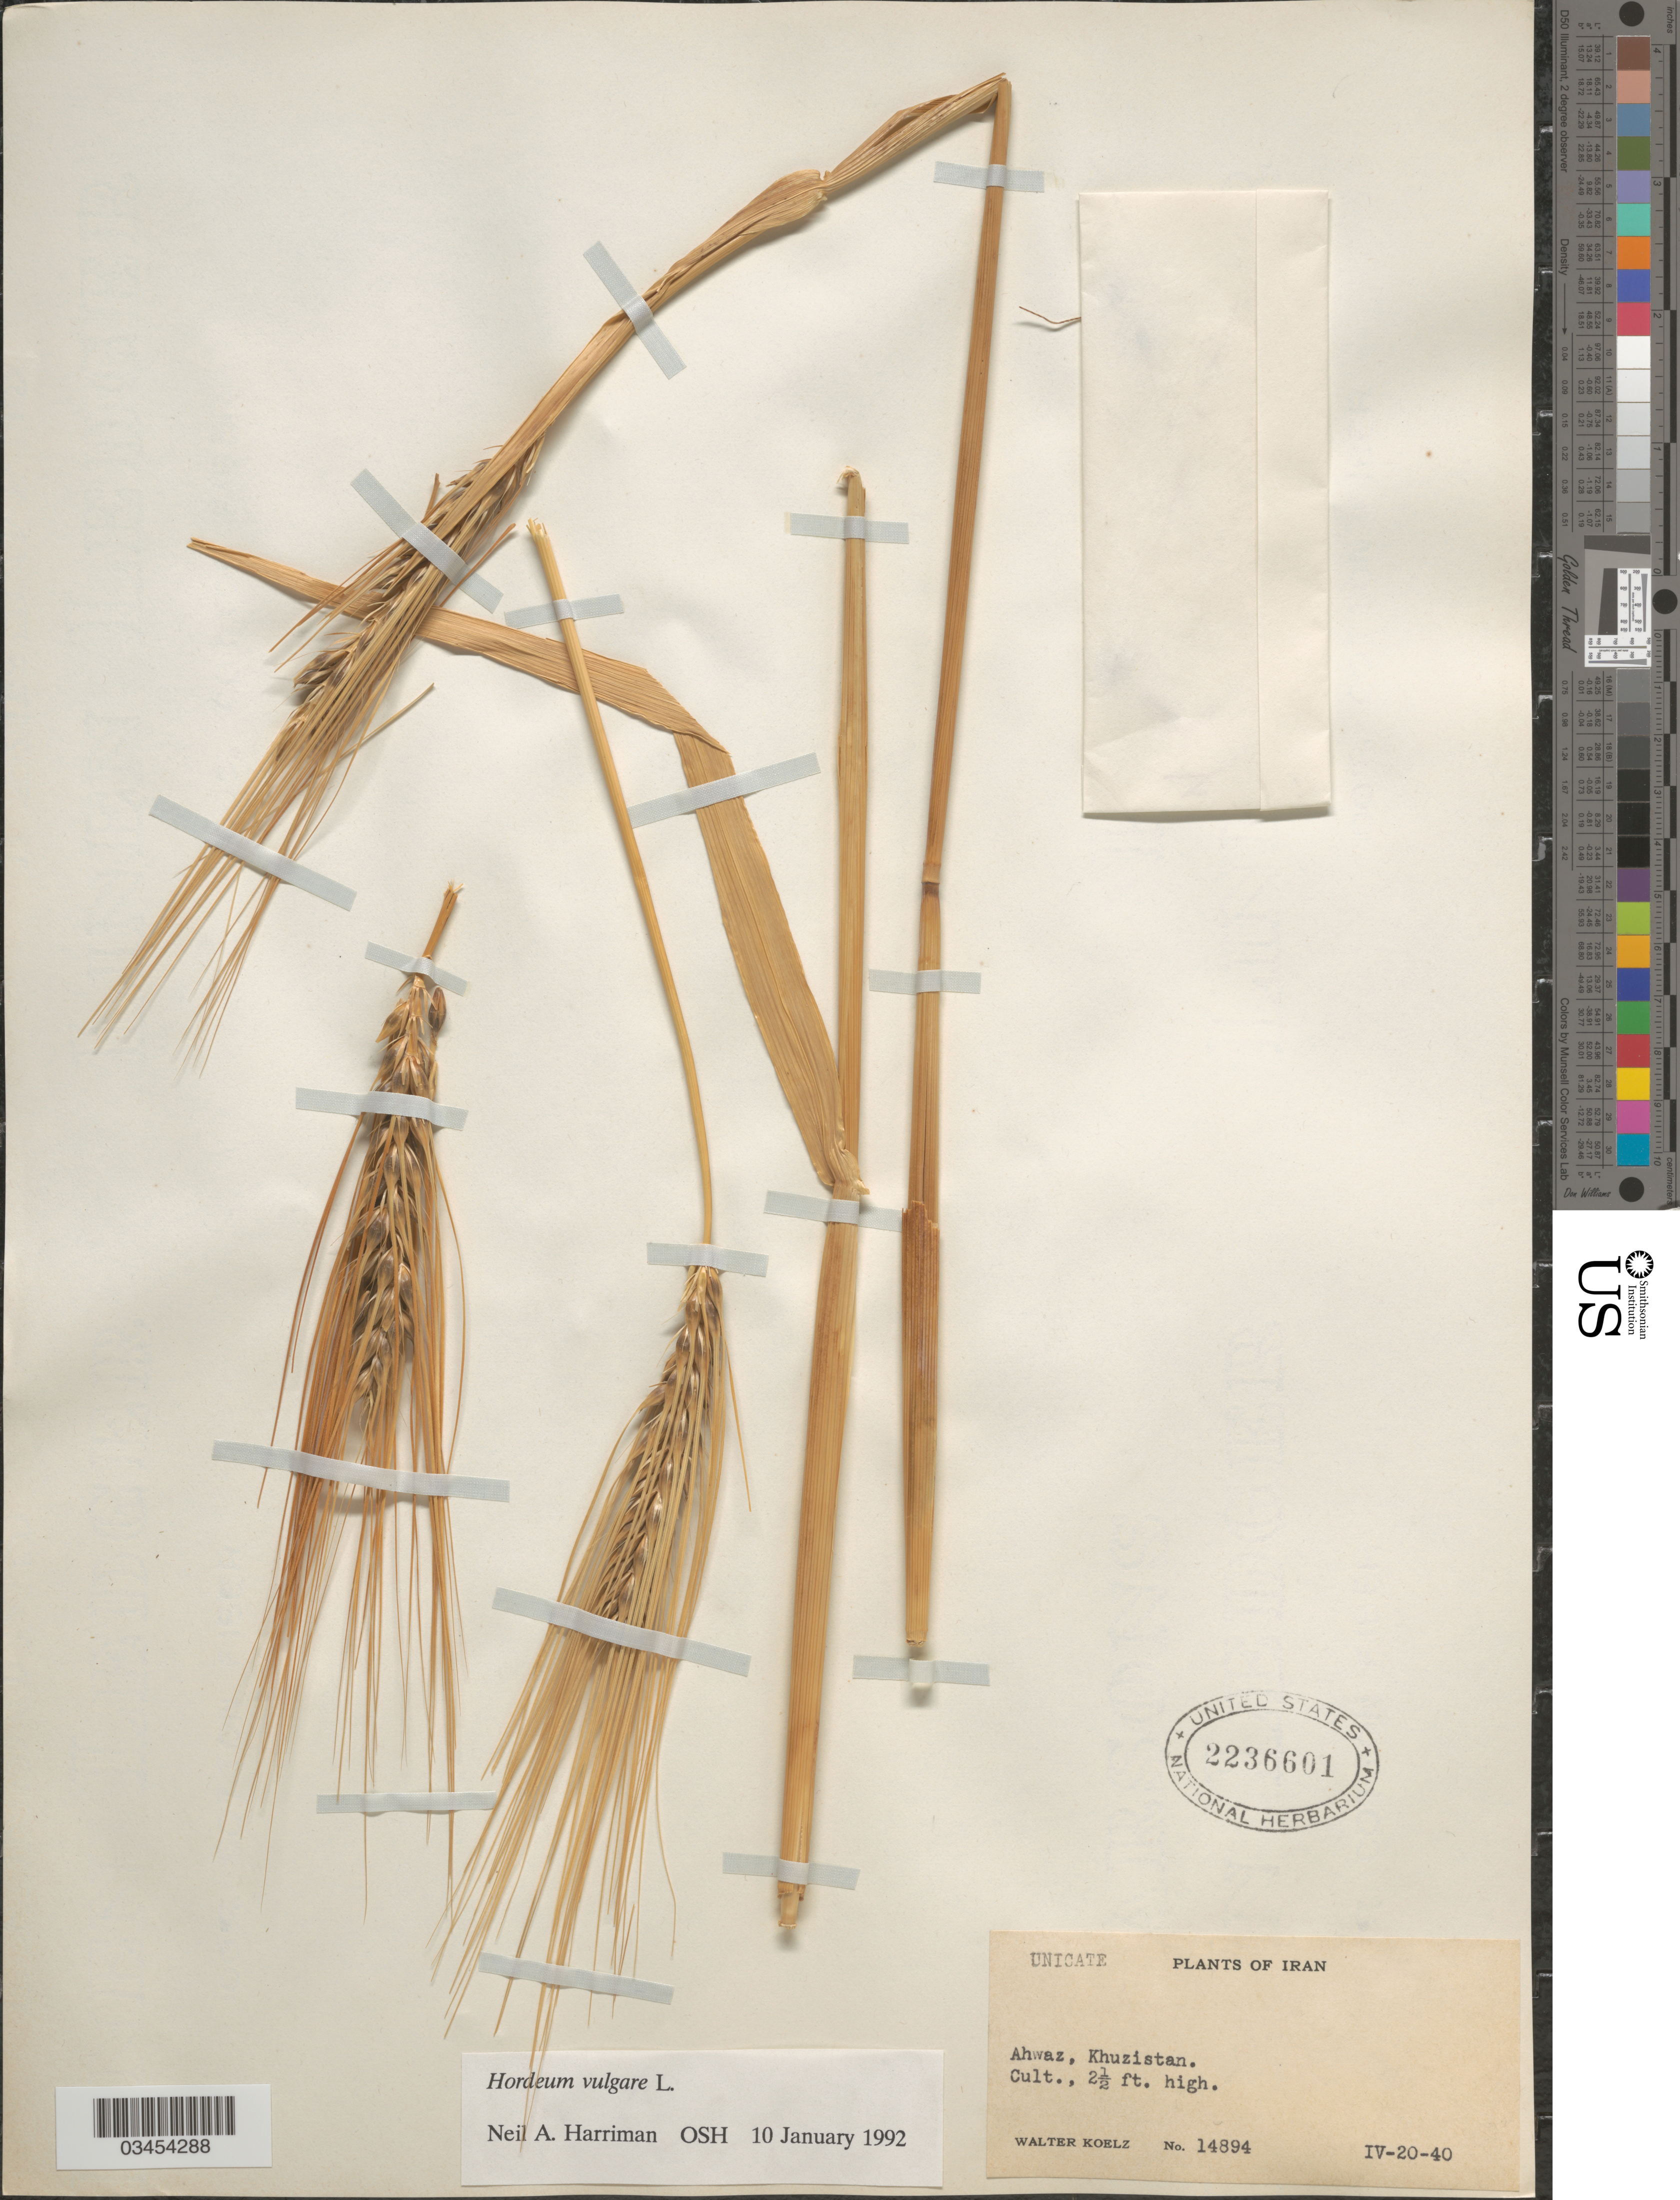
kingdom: Plantae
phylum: Tracheophyta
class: Liliopsida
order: Poales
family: Poaceae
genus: Hordeum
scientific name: Hordeum vulgare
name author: L.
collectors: W. N. Koelz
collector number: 14894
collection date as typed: Transcribed d/m/y: 20/4/40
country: Iran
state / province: Khuzestan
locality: Ahwaz, Khuzistan.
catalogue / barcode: US 2236601